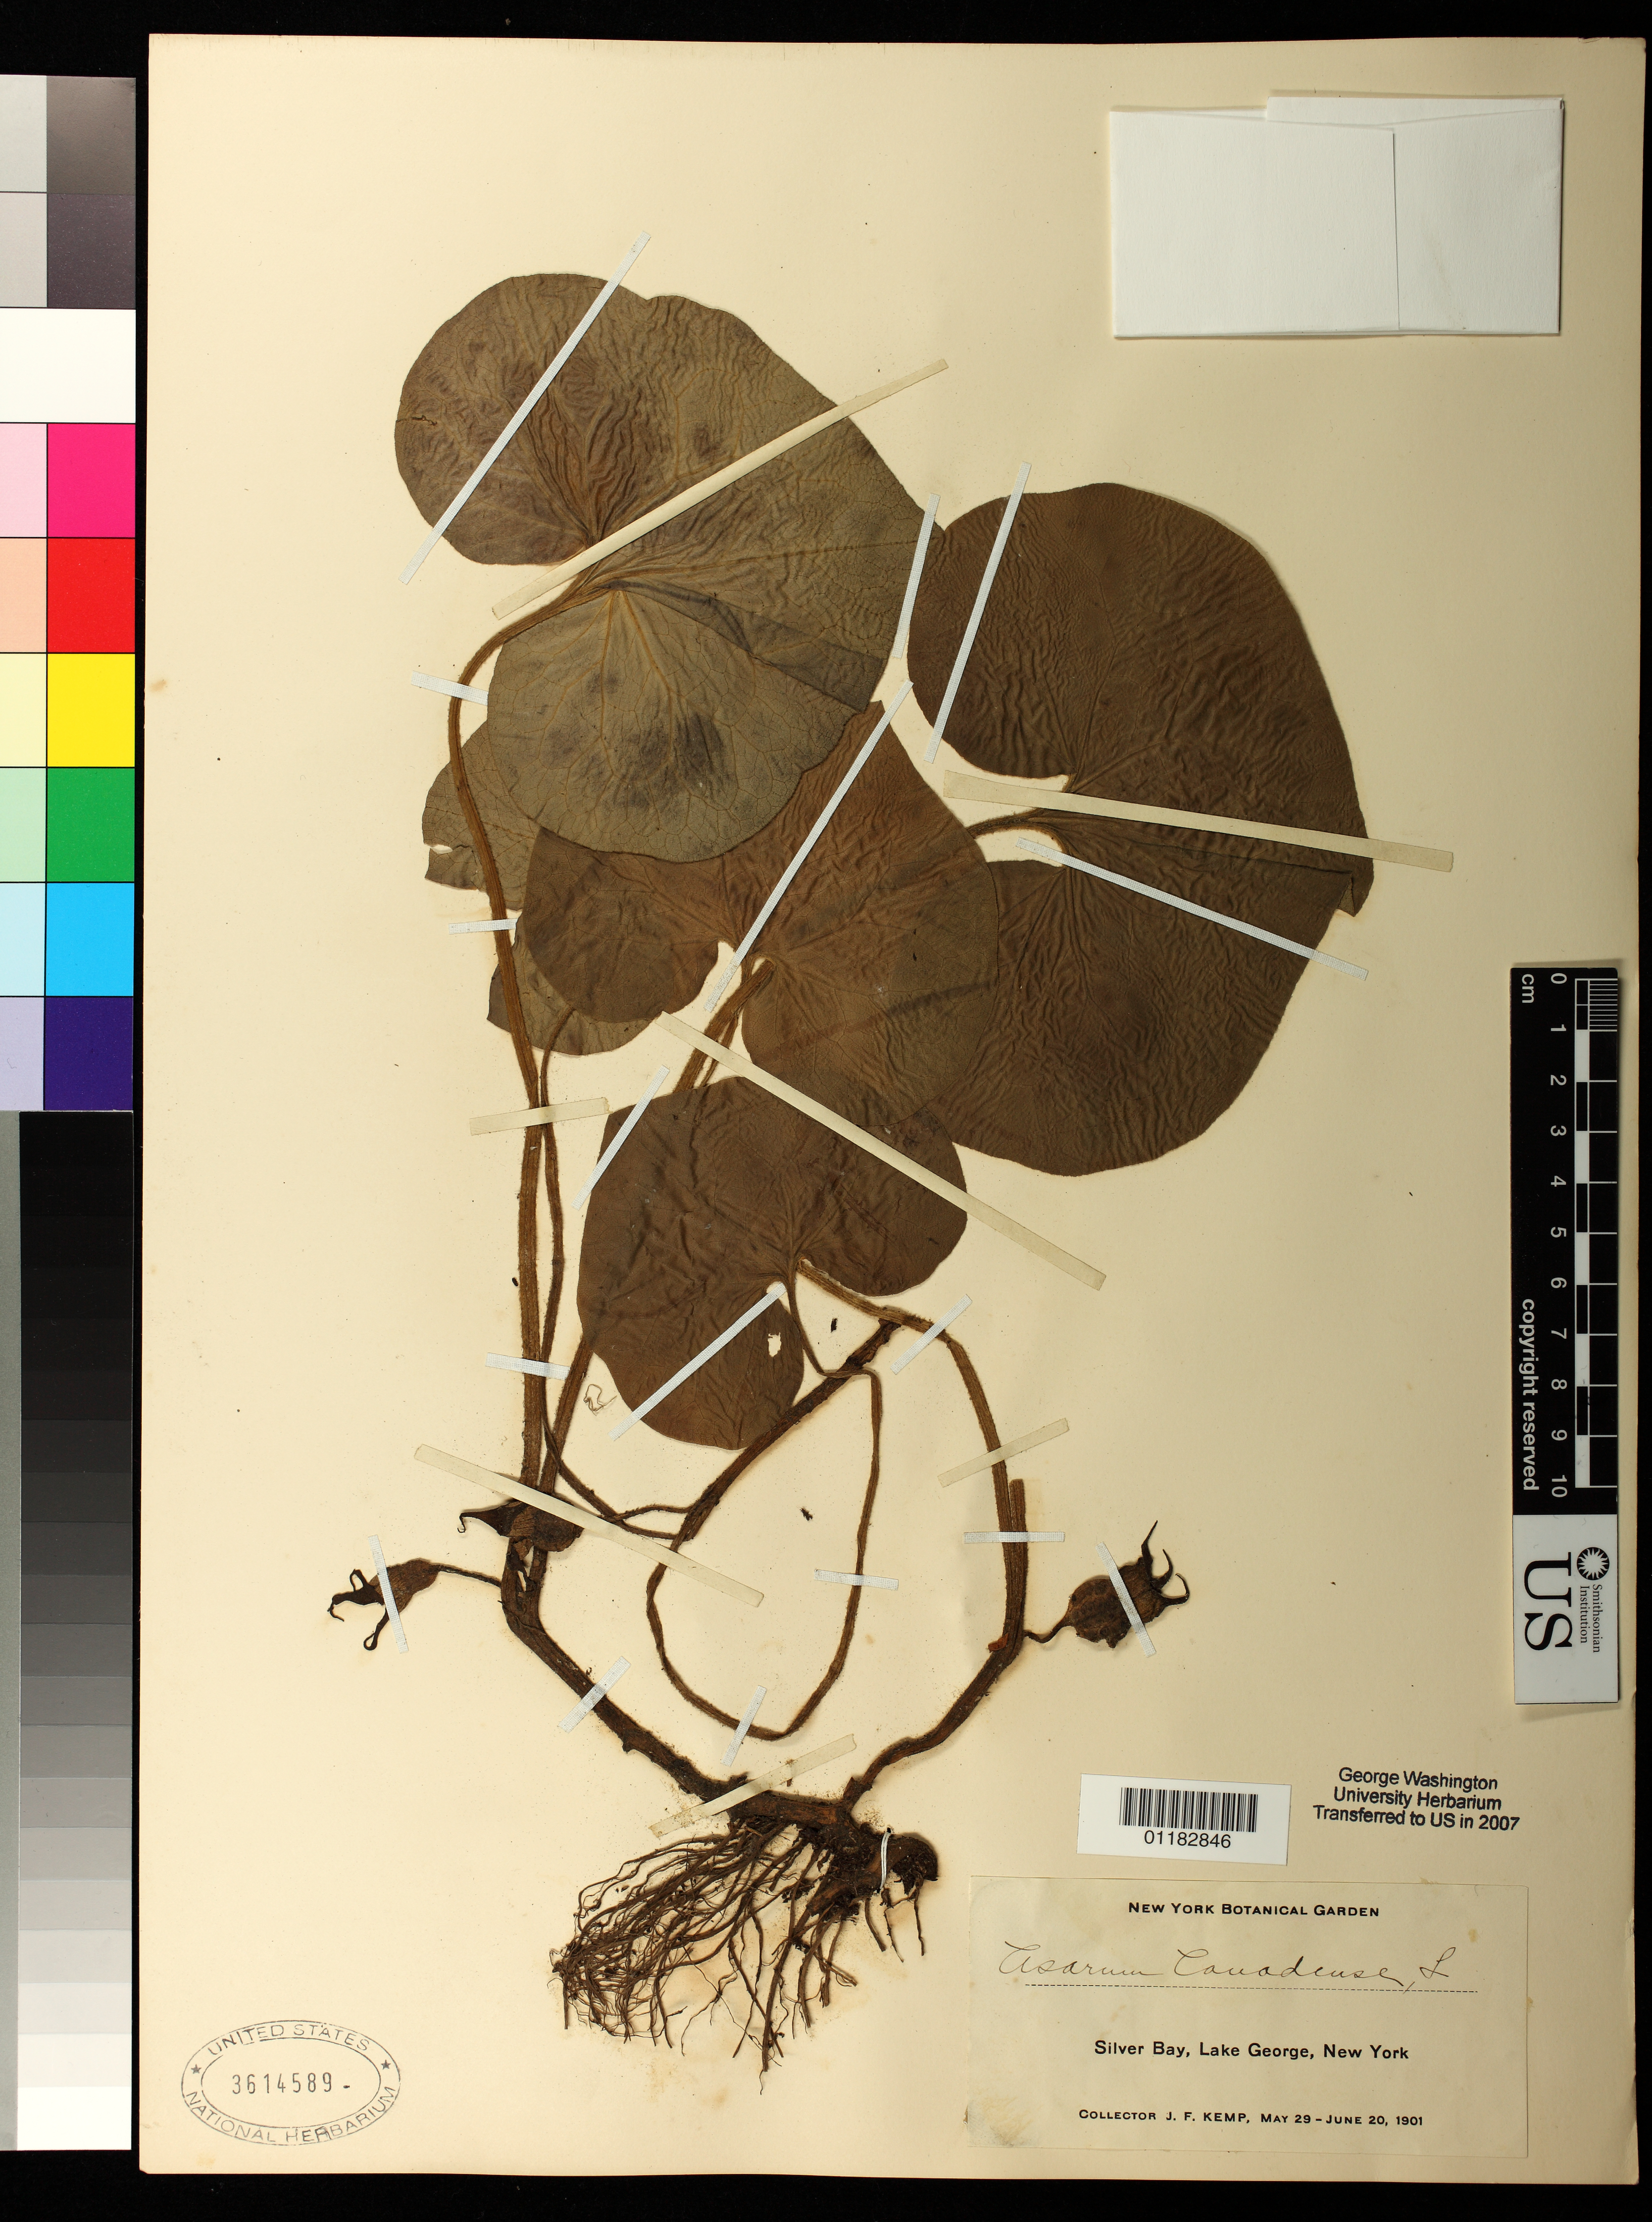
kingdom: Plantae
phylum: Tracheophyta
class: Magnoliopsida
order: Piperales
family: Aristolochiaceae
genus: Asarum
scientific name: Asarum canadense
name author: L.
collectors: J. F. Kemp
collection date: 1901-05-29/1901-06-20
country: United States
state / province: New York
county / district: Warren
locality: Silver Bay, Lake George, Warren County.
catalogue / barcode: US 3614589